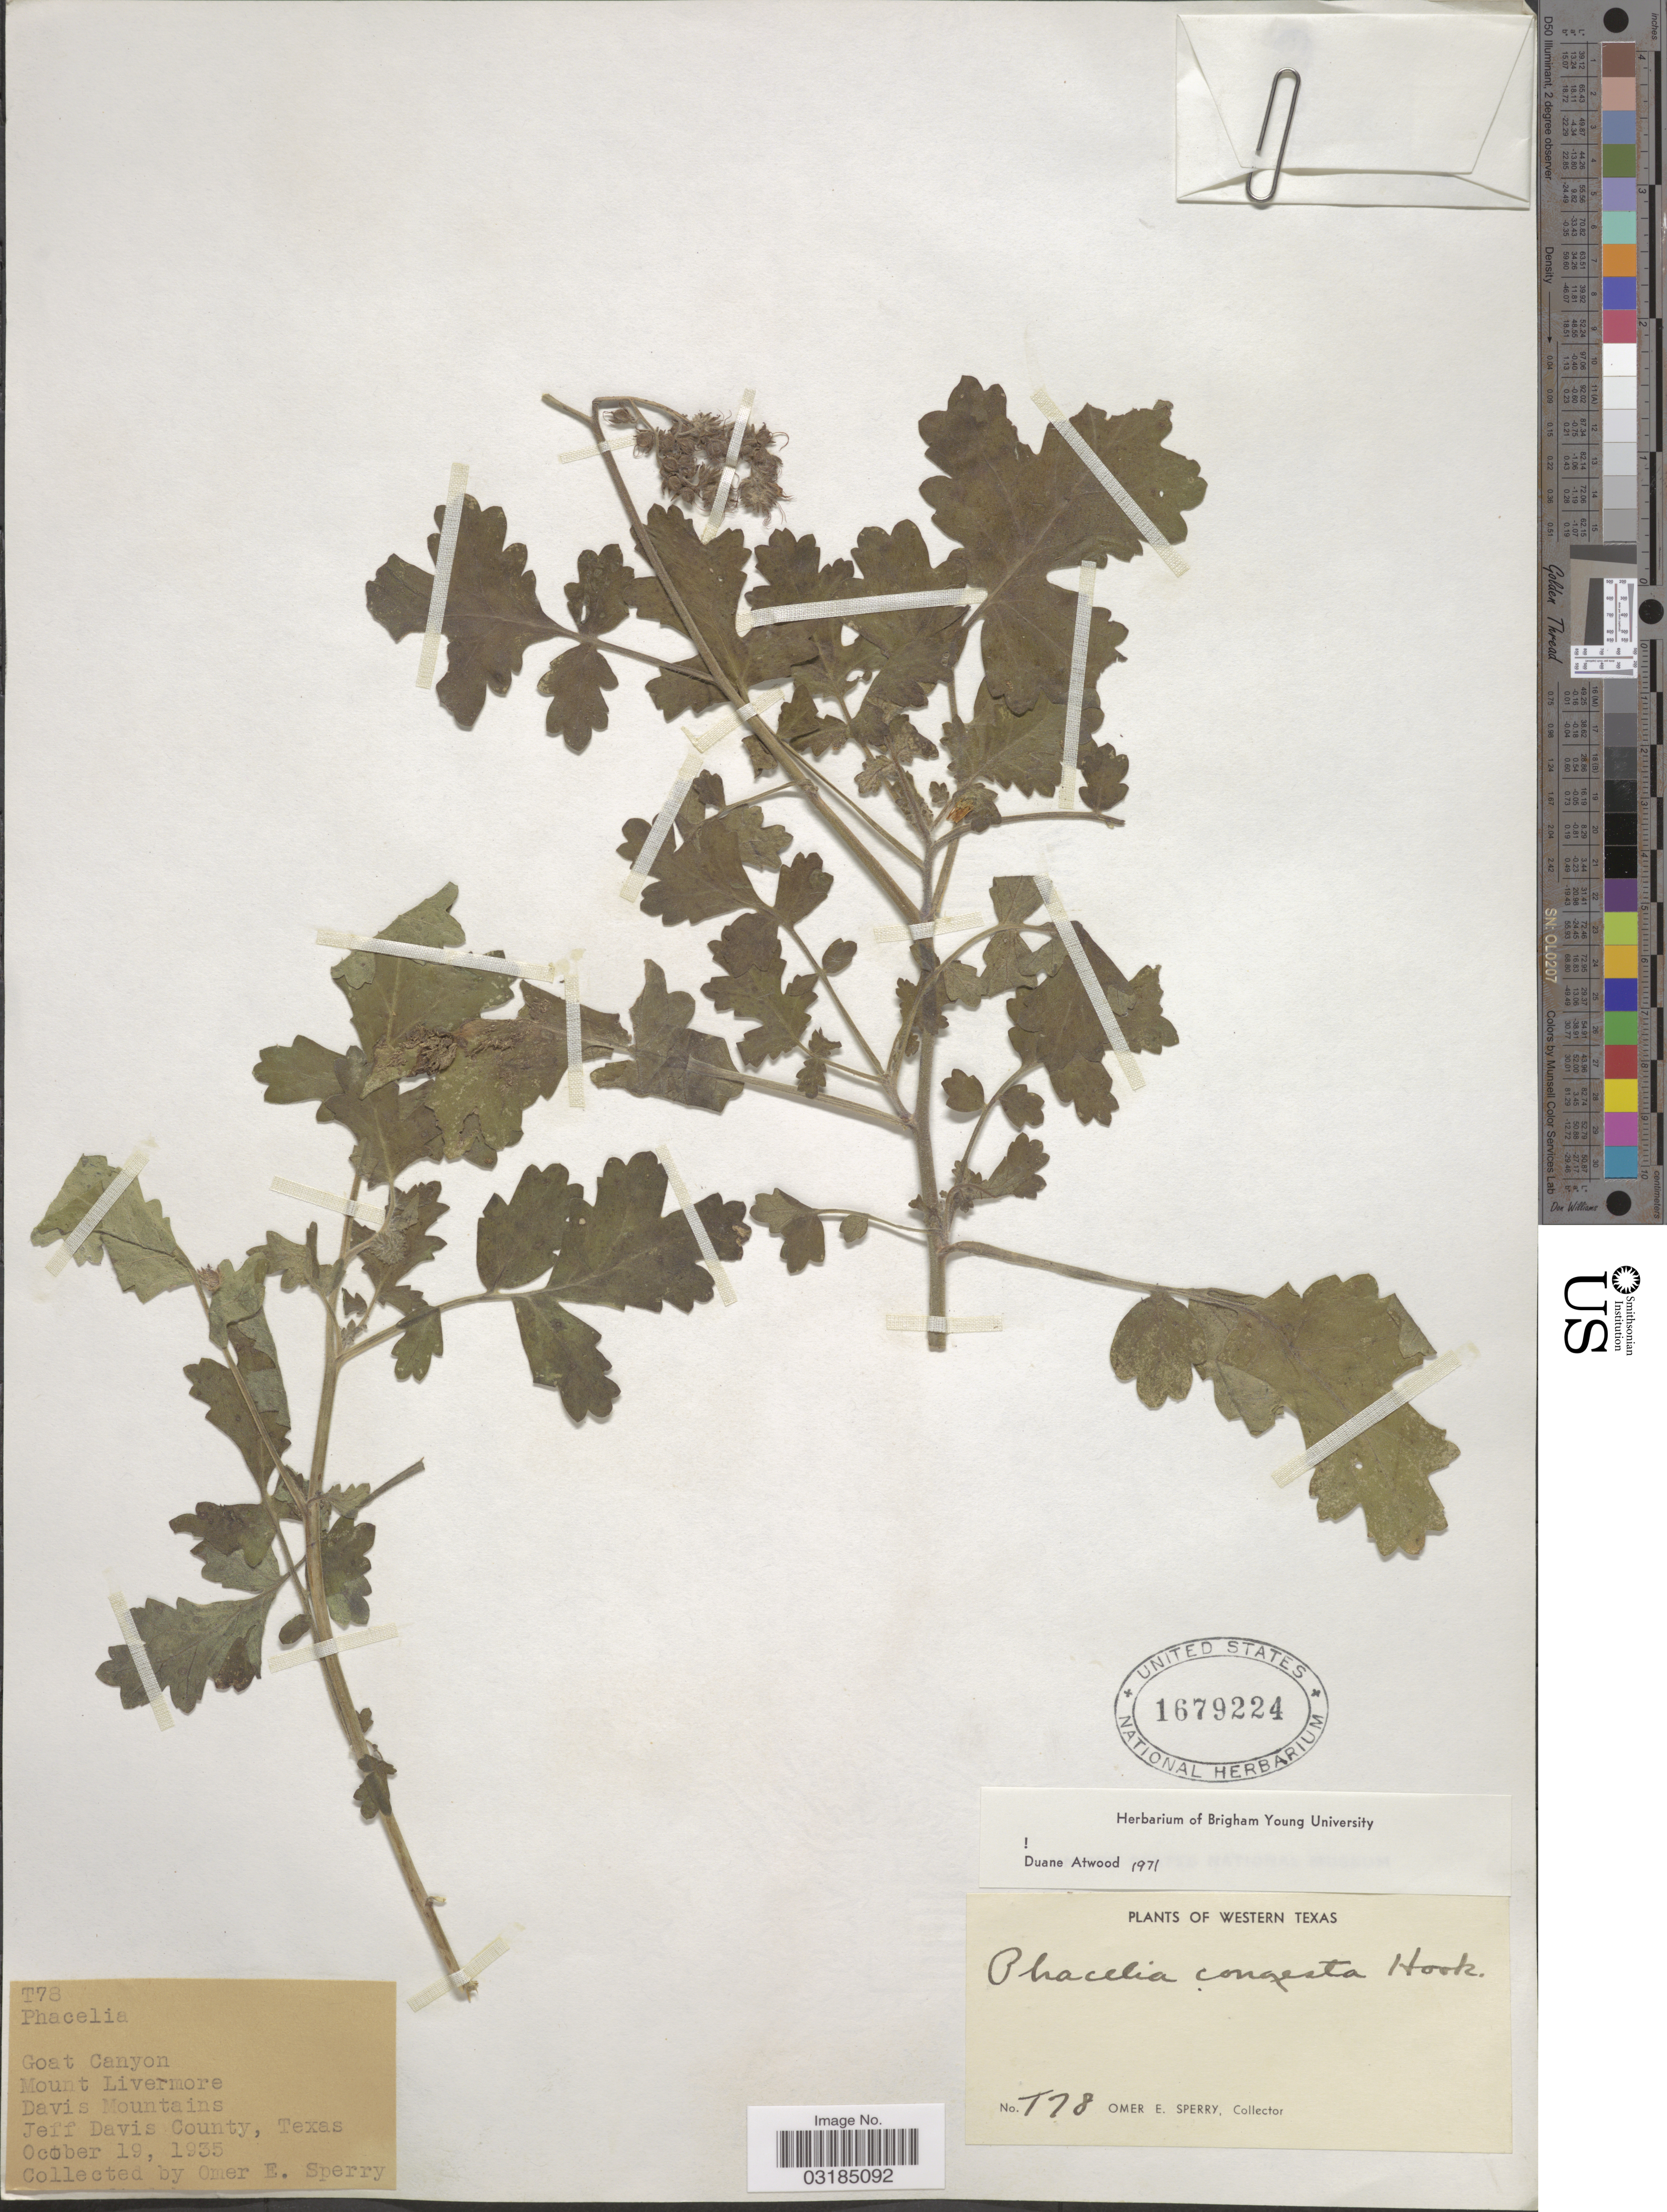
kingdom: Plantae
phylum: Tracheophyta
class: Magnoliopsida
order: Boraginales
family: Hydrophyllaceae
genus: Phacelia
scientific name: Phacelia congesta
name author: Hook.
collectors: O. E. Sperry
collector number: T78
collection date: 1935-10-19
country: United States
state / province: Texas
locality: Goat Canyon. Mount Livermore, Davis Mountains, Jeff Davis County. Western Texas.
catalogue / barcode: US 1679224